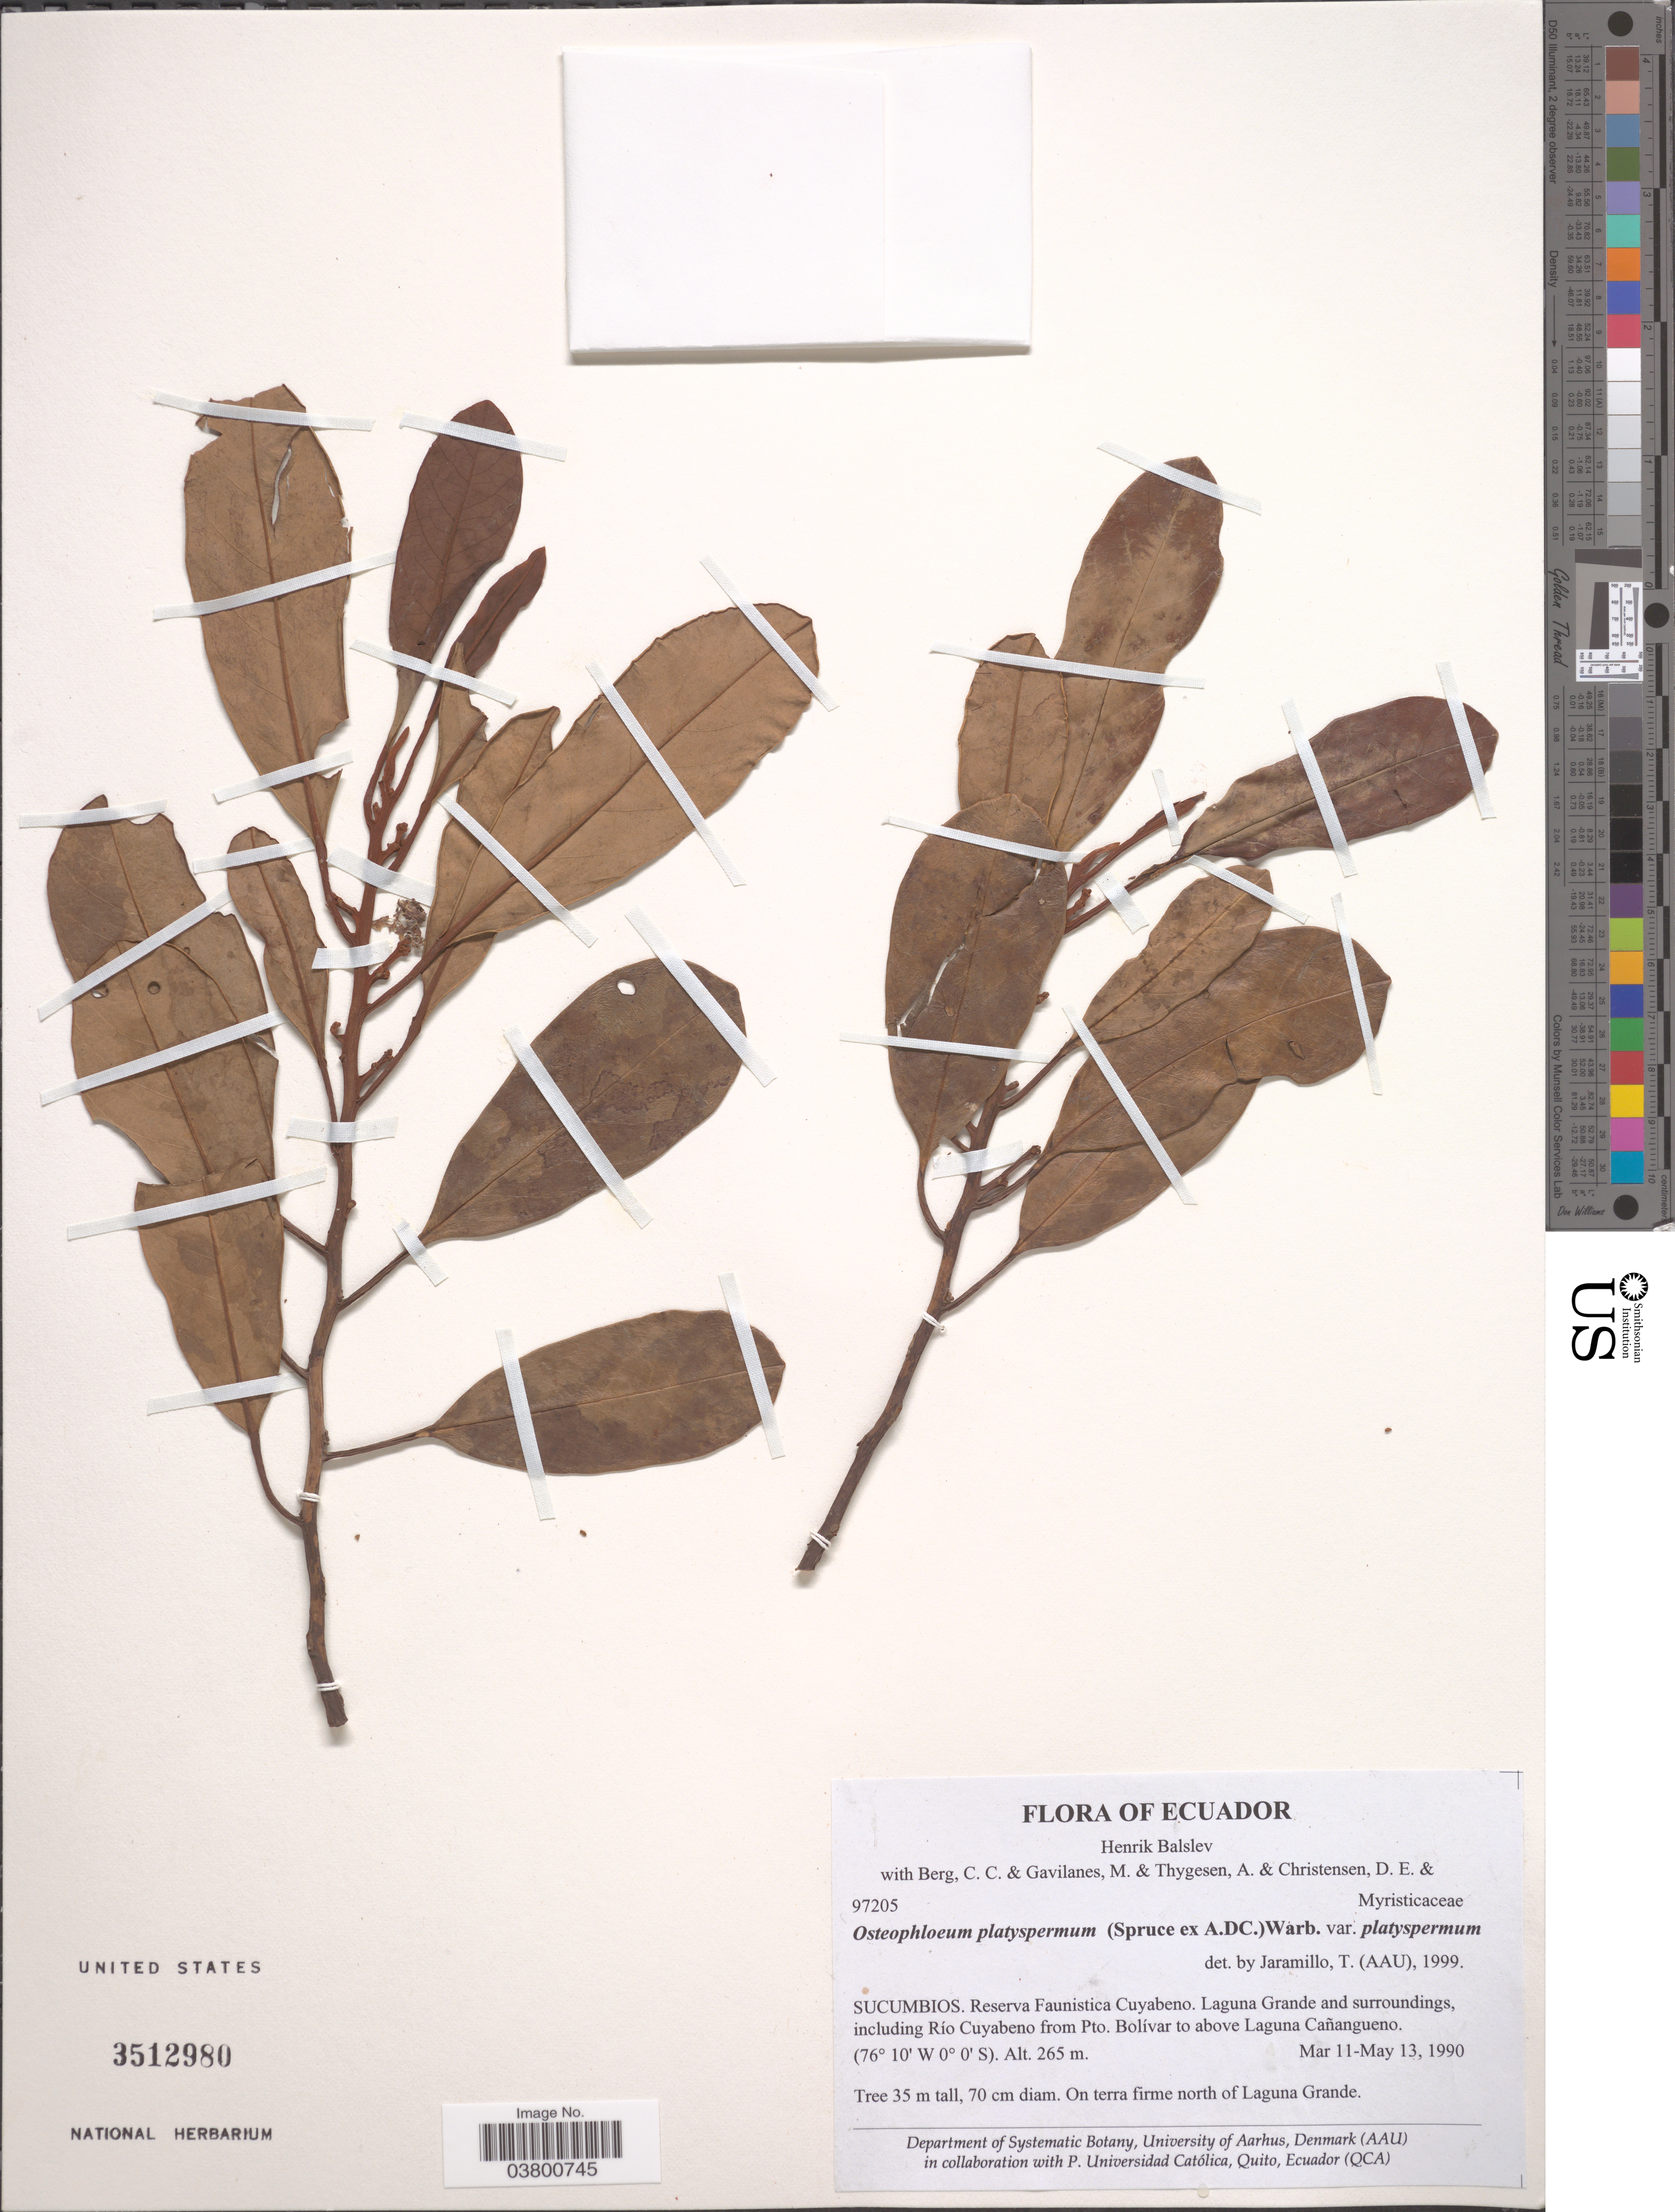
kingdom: Plantae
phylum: Tracheophyta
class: Magnoliopsida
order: Magnoliales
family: Myristicaceae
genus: Osteophloeum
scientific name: Osteophloeum platyspermum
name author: (A. DC.) Warb.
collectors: H. Balslev, C. C. Berg, M. Gavilanes, A. Thygesen & D. Christensen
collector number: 97205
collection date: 1990-03-11/1990-05-13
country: Ecuador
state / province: Sucumbíos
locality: Reserva Faunistica Cuyabeno. Laguna Grande and surroundings, including Río Cuyabeno from Pto. Bolívar to above Laguna Cañangueno.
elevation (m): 265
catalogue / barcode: US 3512980